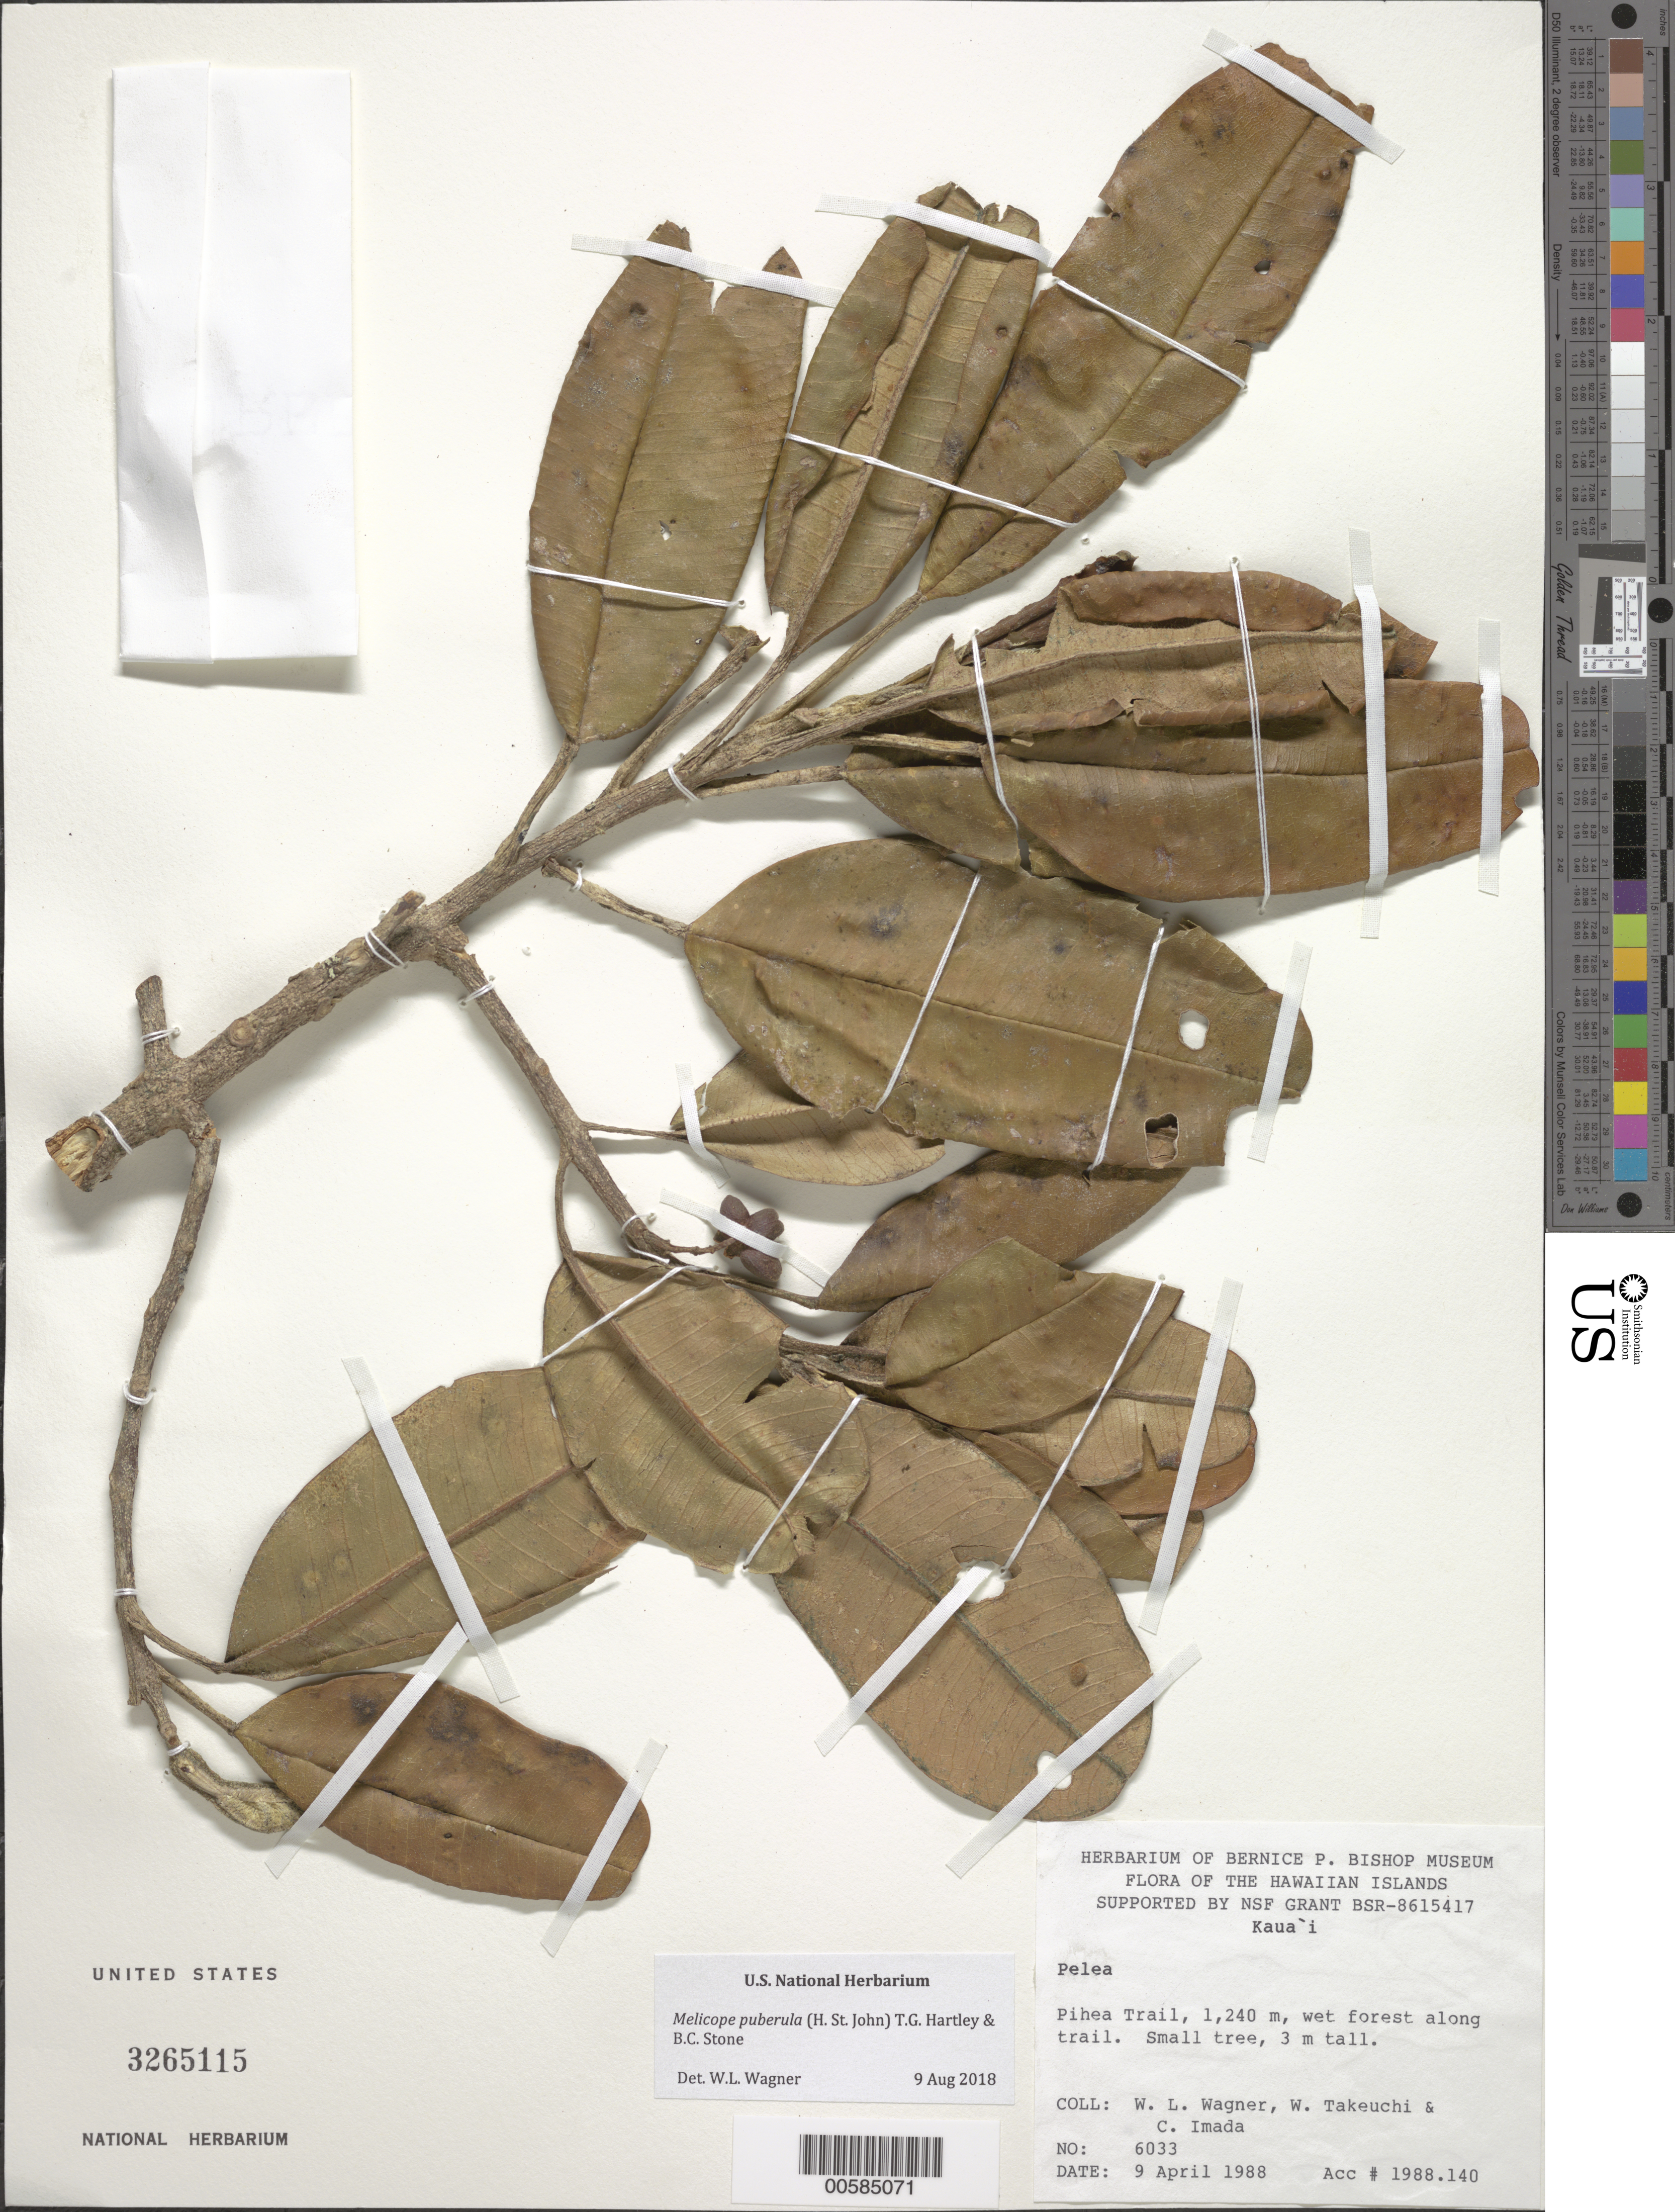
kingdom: Plantae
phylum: Tracheophyta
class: Magnoliopsida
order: Sapindales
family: Rutaceae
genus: Melicope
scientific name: Melicope puberula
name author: (H. St. John) T.G. Hartley & B.C. Stone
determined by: Wagner, W. L., (BOT), Smithsonian Institution - National Museum of Natural History (UNITED STATES)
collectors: W. L. Wagner, W. N. Takeuchi & C. Imada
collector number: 6033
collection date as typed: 9 Apr 1988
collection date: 1988-04-09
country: United States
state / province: Hawaii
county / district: Kauai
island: Kaua'i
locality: Pihea Trail.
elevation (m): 1240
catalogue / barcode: US 3265115